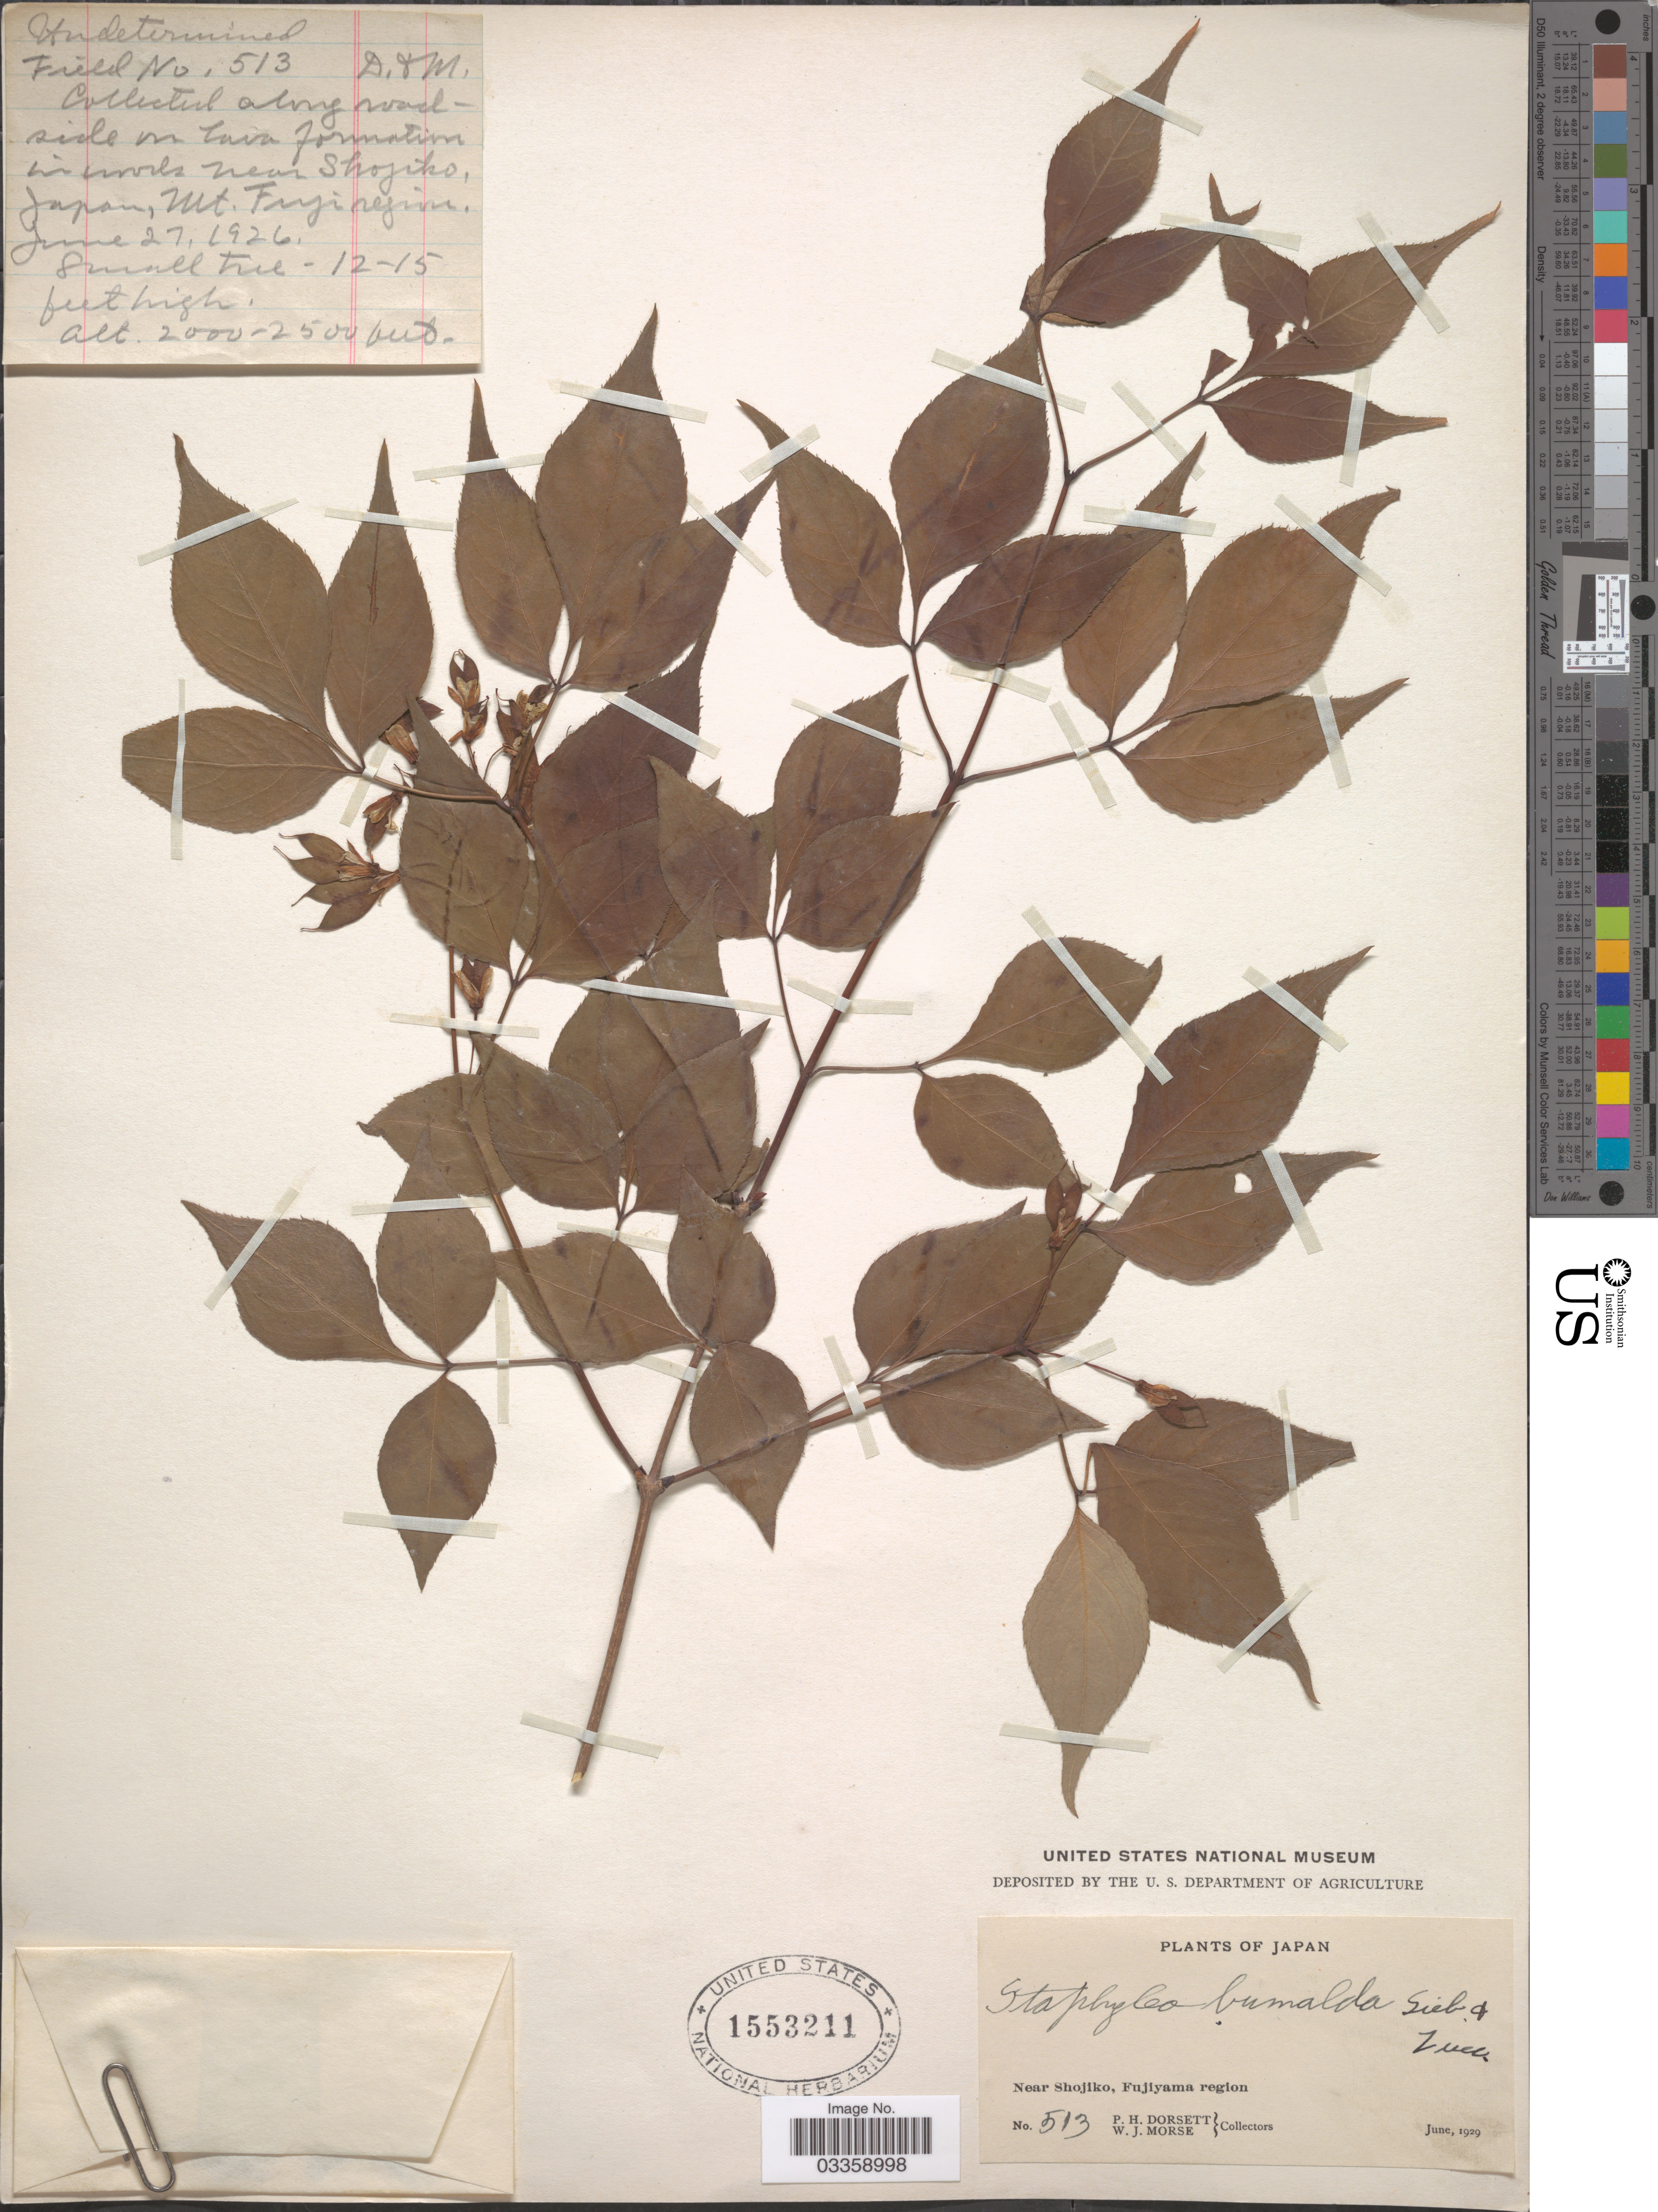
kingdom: Plantae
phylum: Tracheophyta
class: Magnoliopsida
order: Crossosomatales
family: Staphyleaceae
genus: Staphylea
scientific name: Staphylea bumalda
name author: DC.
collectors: P. H. Dorsett & W. J. Morse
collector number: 513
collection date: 1929-06-27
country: Japan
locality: Along roadside on lava formation in woods near Shojiko, Mt. Fujiyama region.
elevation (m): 2000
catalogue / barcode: US 1553211